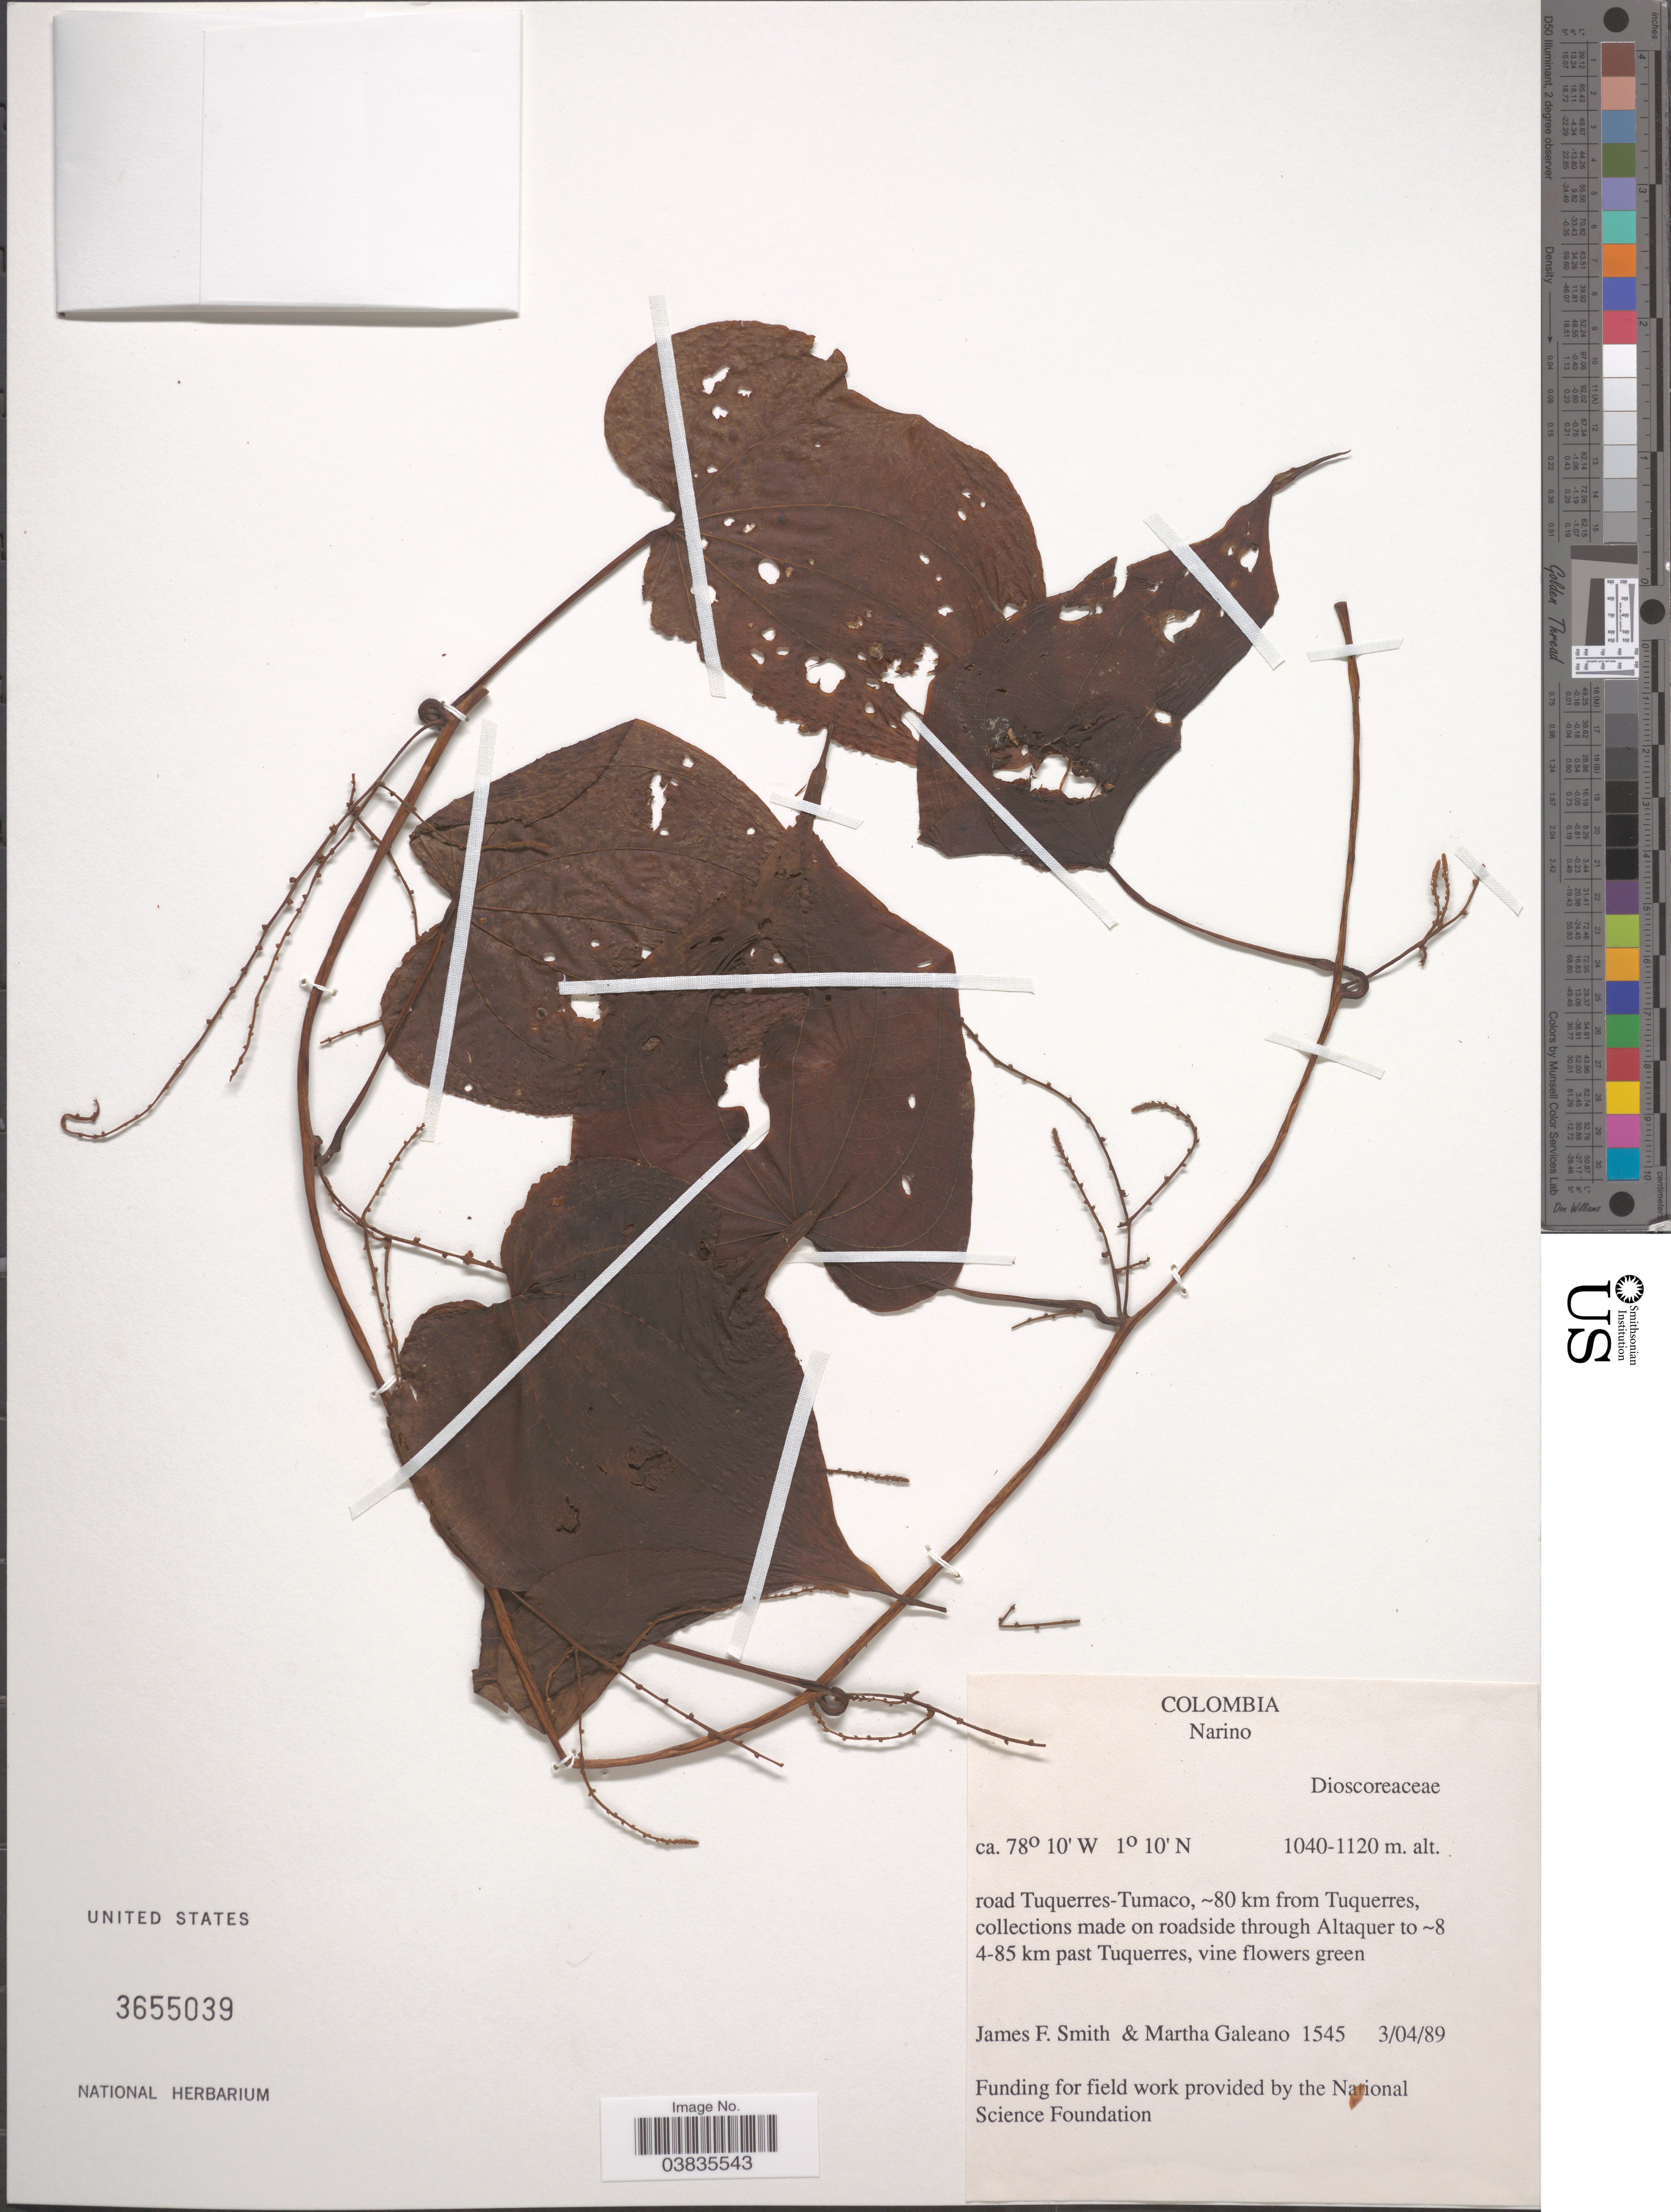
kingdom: Plantae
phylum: Tracheophyta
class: Liliopsida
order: Dioscoreales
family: Dioscoreaceae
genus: Dioscorea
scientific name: Dioscorea sp.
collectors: J. F. Smith & M. Galeano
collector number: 1545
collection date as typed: Transcribed d/m/y: 3/4/89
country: Colombia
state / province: Nariño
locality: Road Tuquerres-Tumaco, ~80 km from Tuquerres, collections made on roadside through Altaquer to ~8 4-85 km past Tuquerres.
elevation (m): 1040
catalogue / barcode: US 3655039